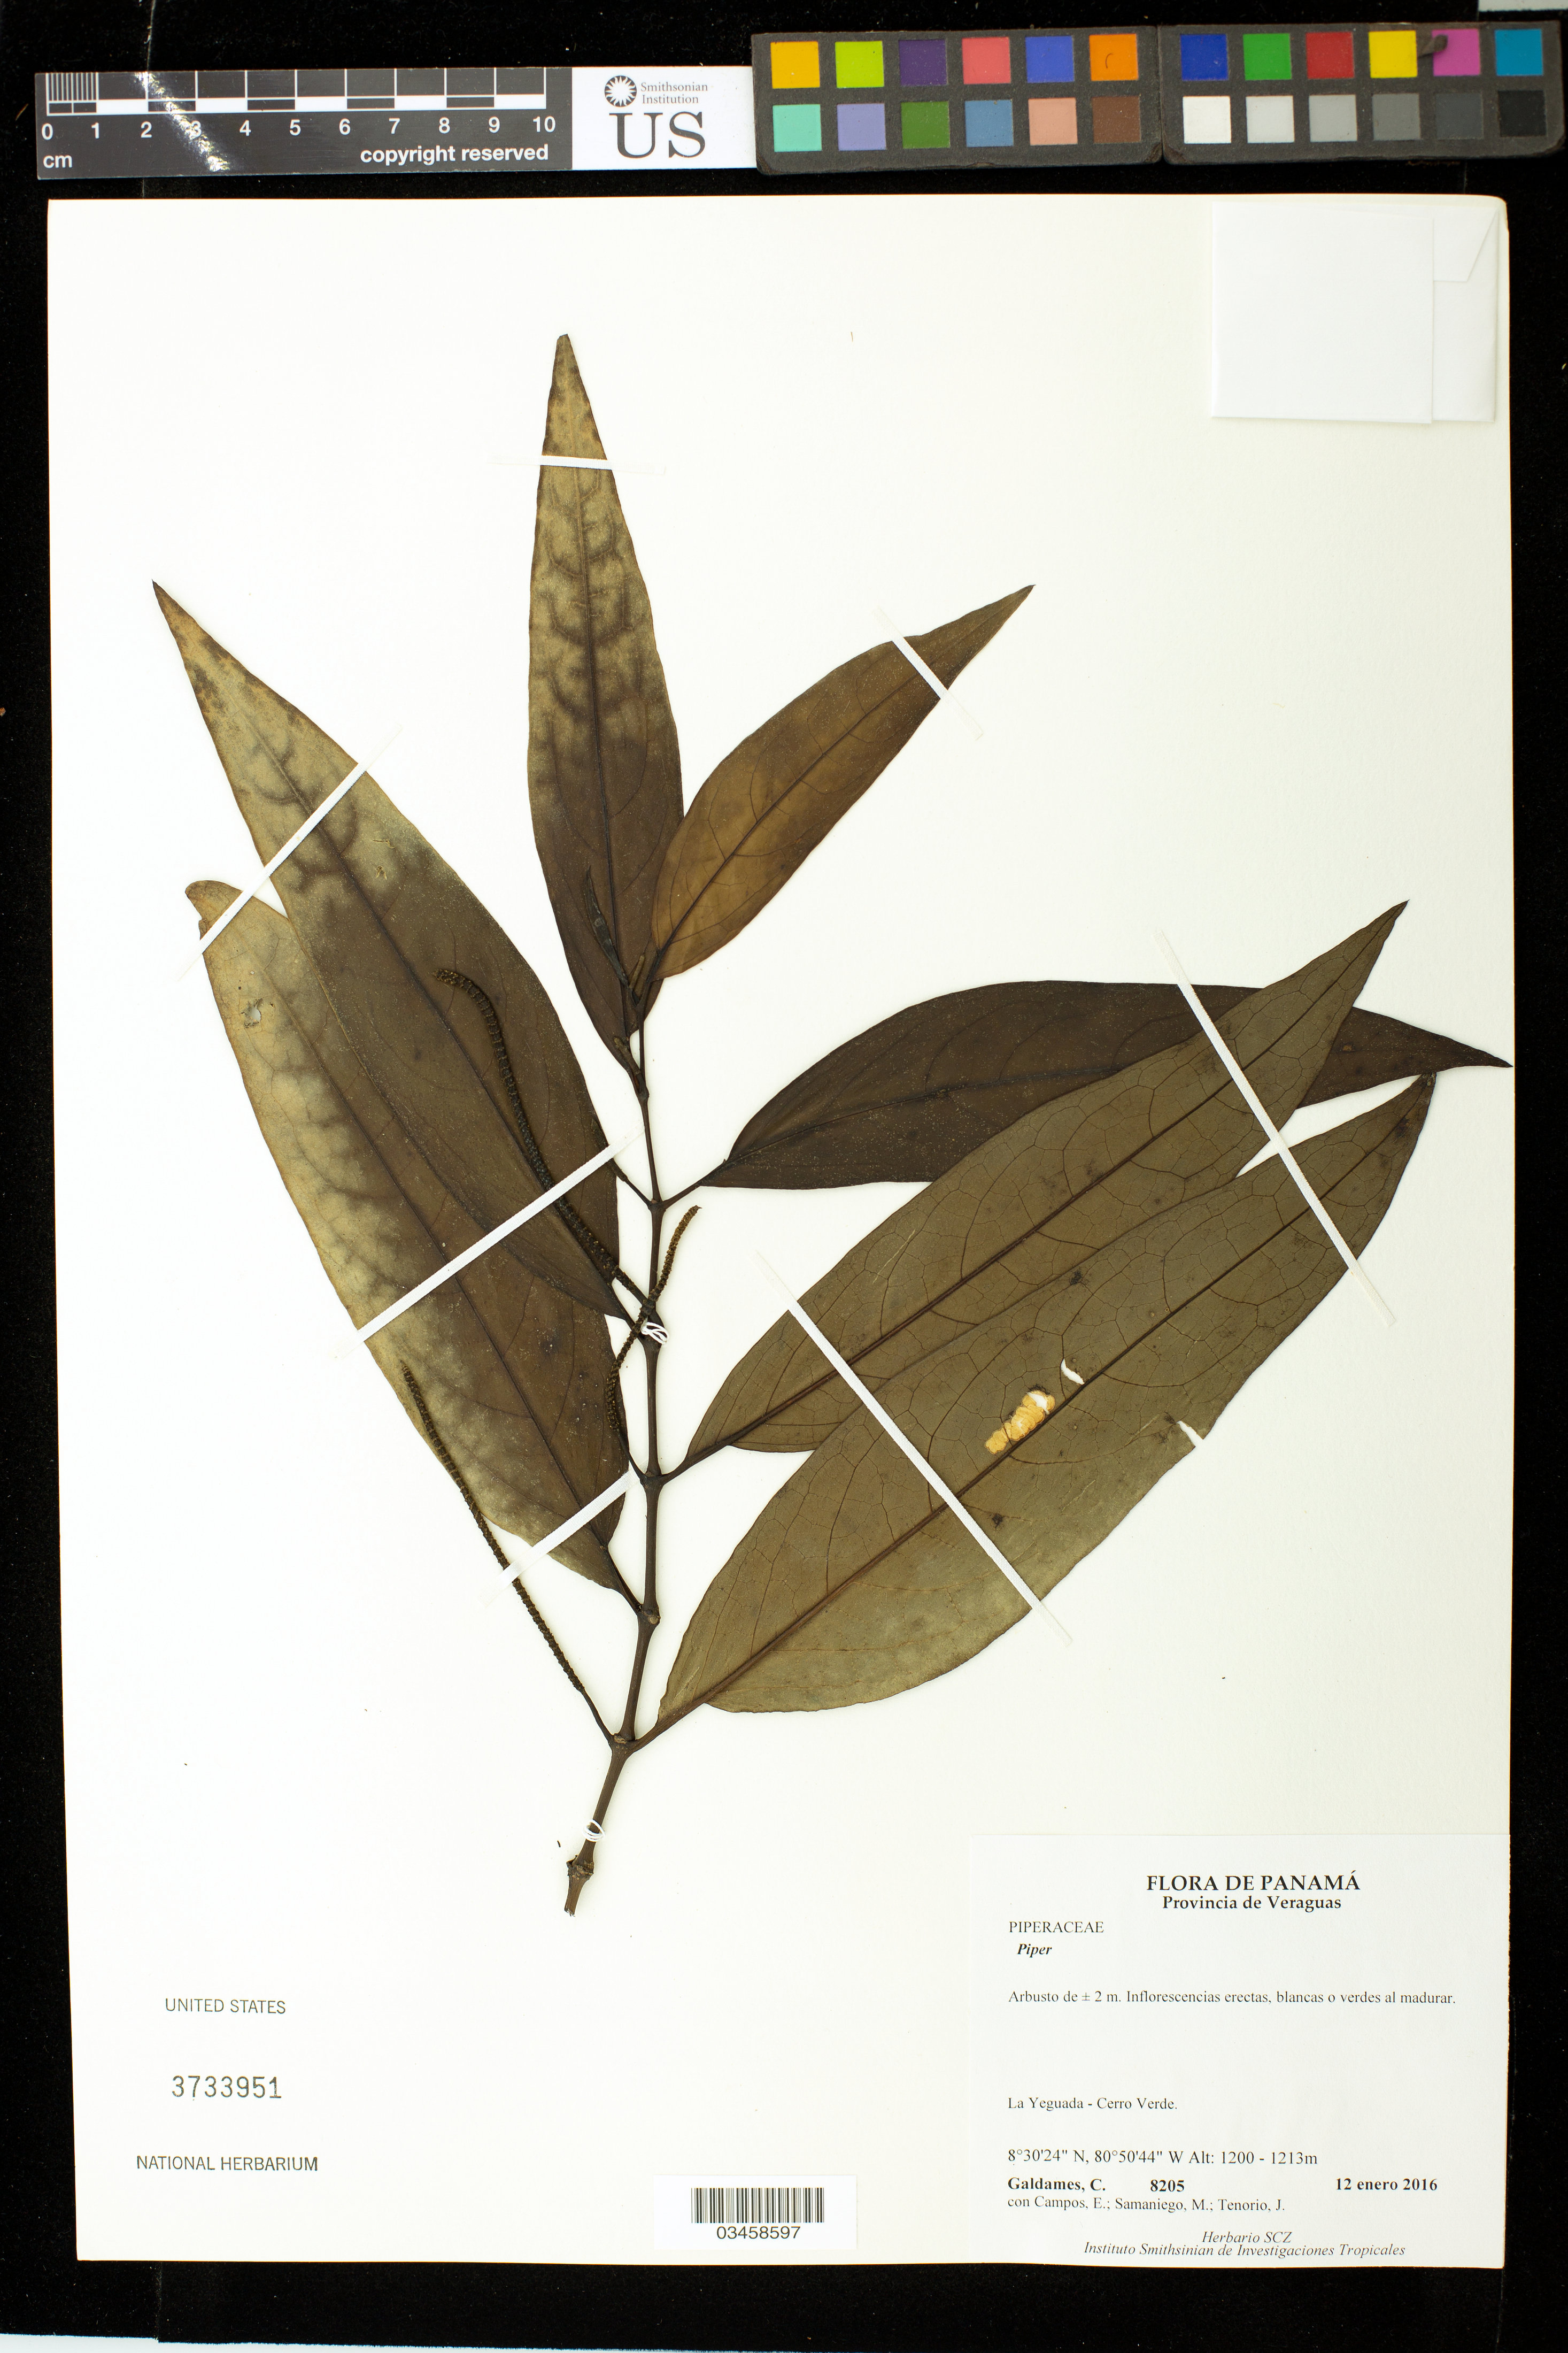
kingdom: Plantae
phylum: Tracheophyta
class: Magnoliopsida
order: Piperales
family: Piperaceae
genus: Piper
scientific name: Piper sp.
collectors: C. Galdames, E. Campos, M. Samaniego & J. Tenorio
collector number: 8205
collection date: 2016-01-12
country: Panama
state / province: Veraguas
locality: La Yeguada - Cerro Verde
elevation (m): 1200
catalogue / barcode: US 3733951